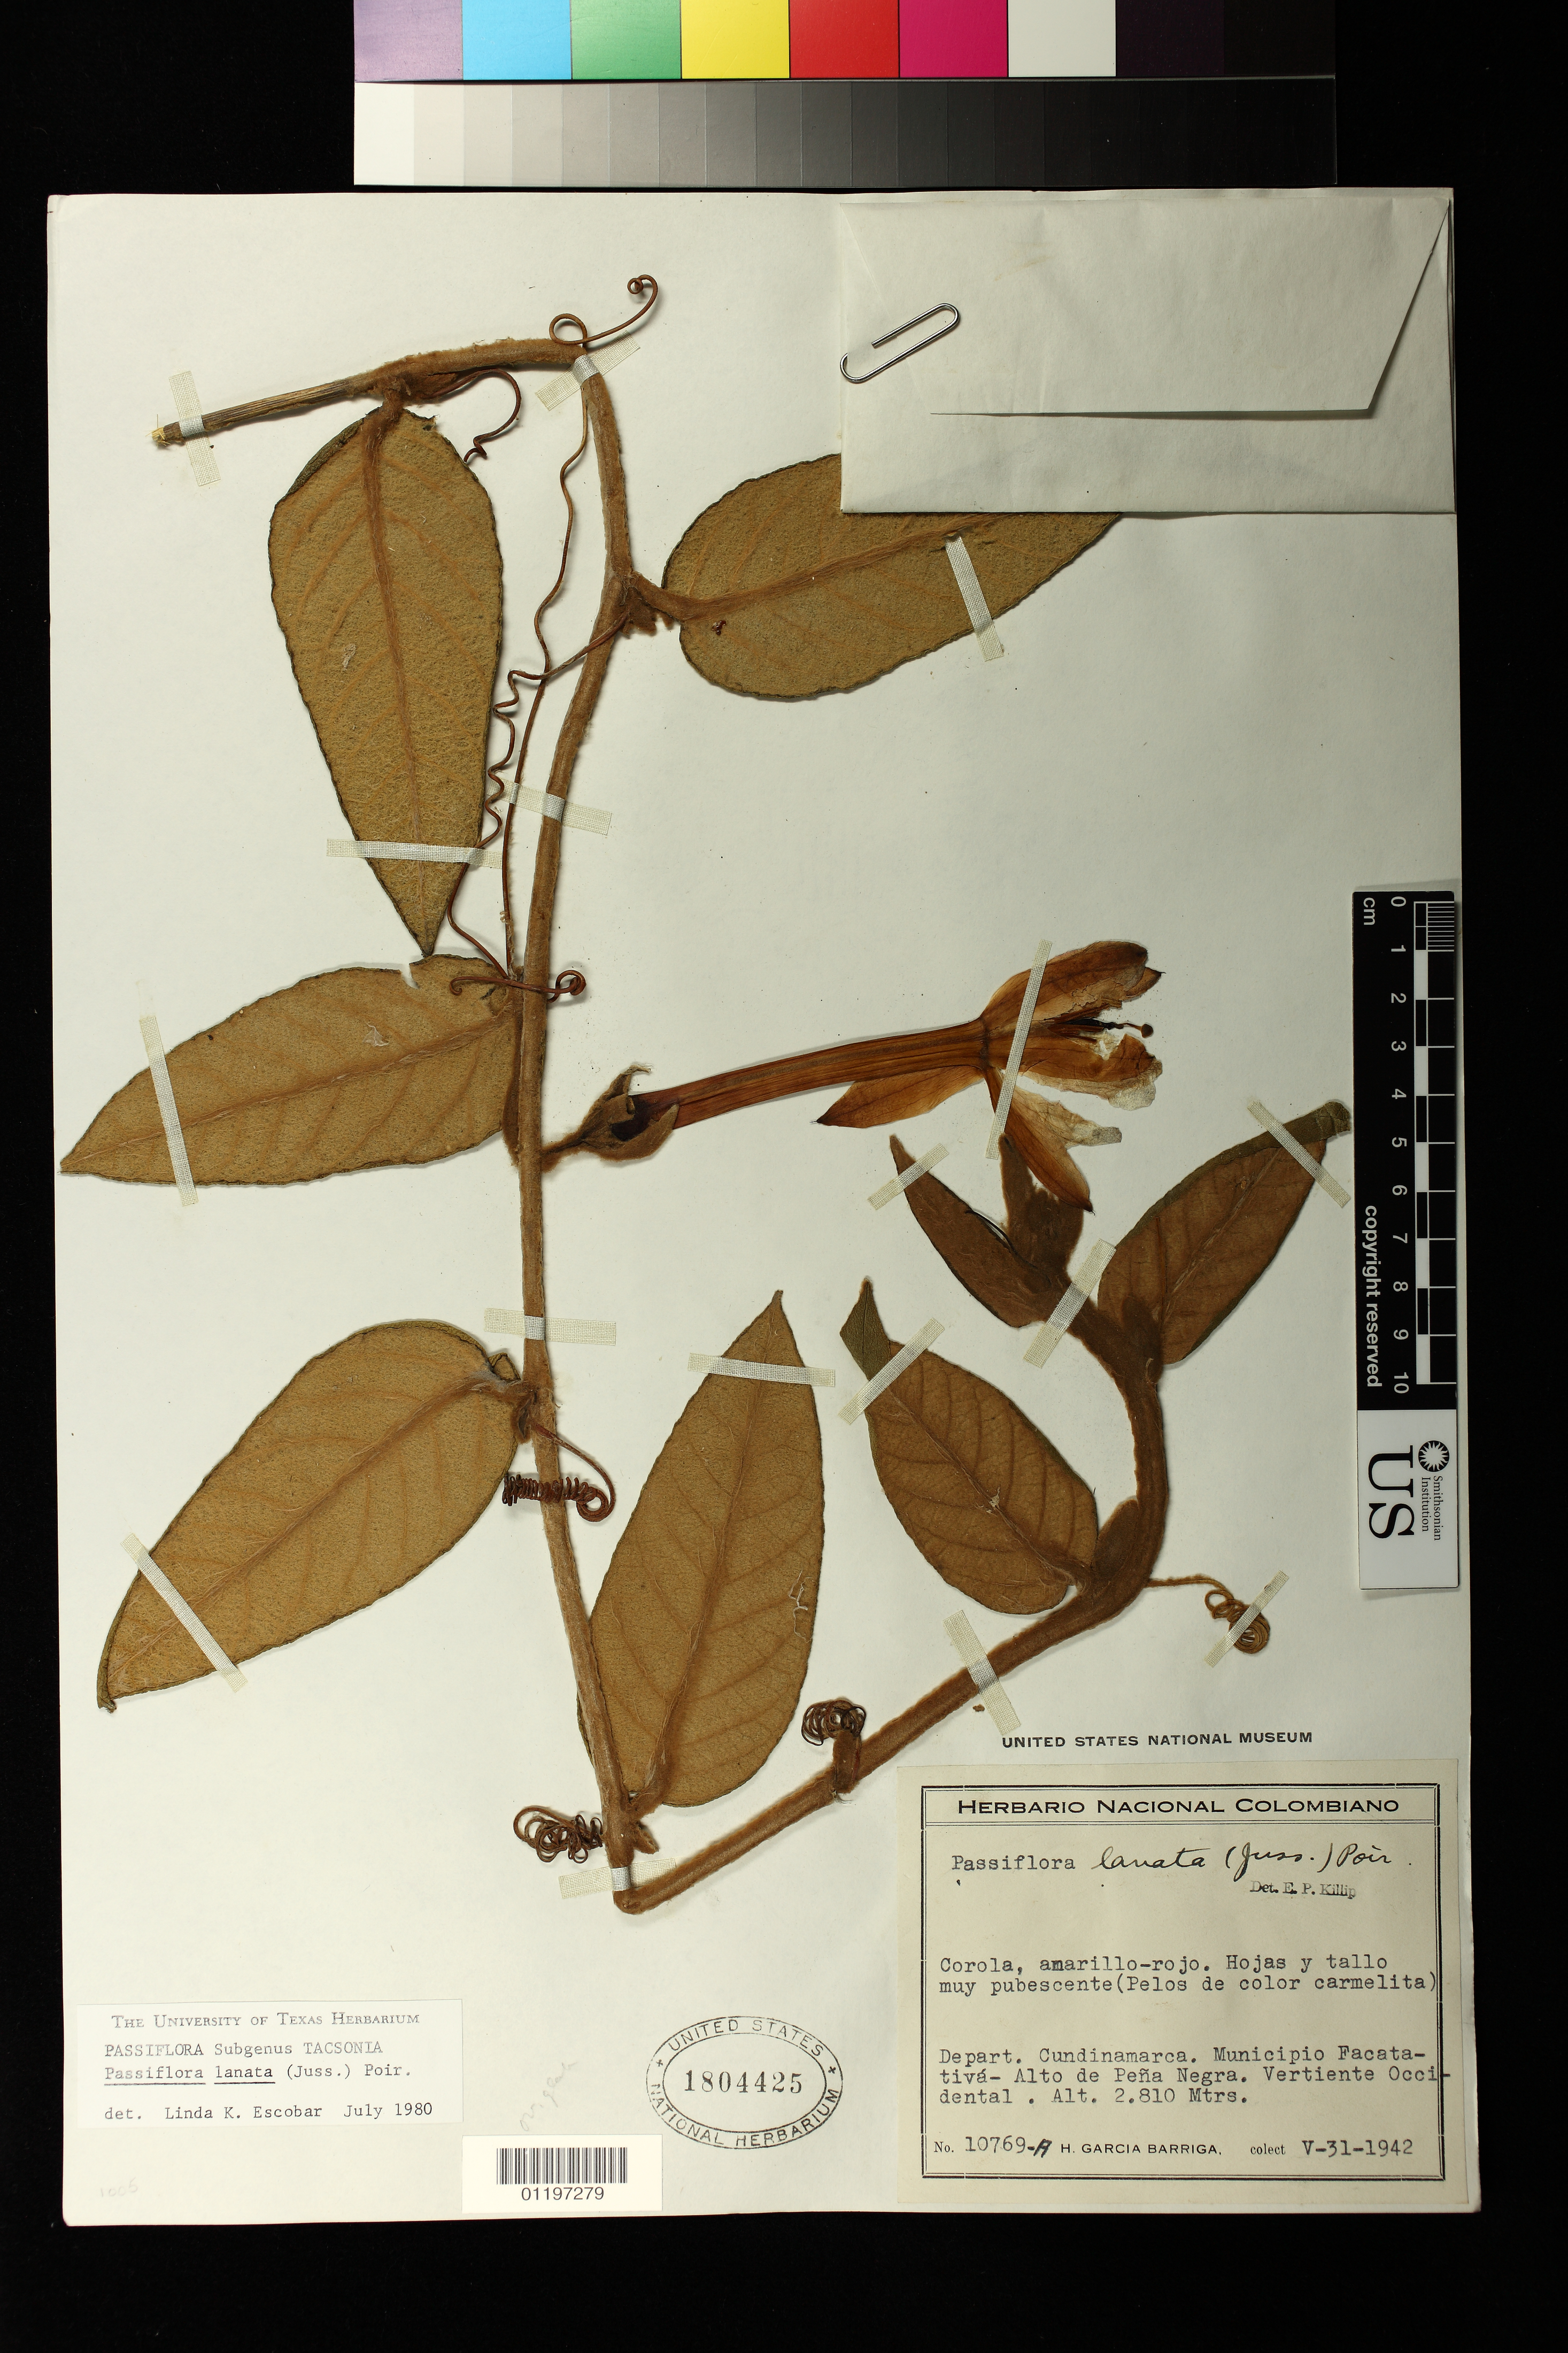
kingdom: Plantae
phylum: Tracheophyta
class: Magnoliopsida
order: Malpighiales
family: Passifloraceae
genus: Passiflora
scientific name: Passiflora lanata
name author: (Juss.) Poir.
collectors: H. García Barriga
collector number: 10769-A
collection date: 1942-05-31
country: Colombia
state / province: Cundinamarca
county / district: Facatativá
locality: Alto de Peña Negra. Vertientze Occidental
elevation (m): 2810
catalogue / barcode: US 1804425